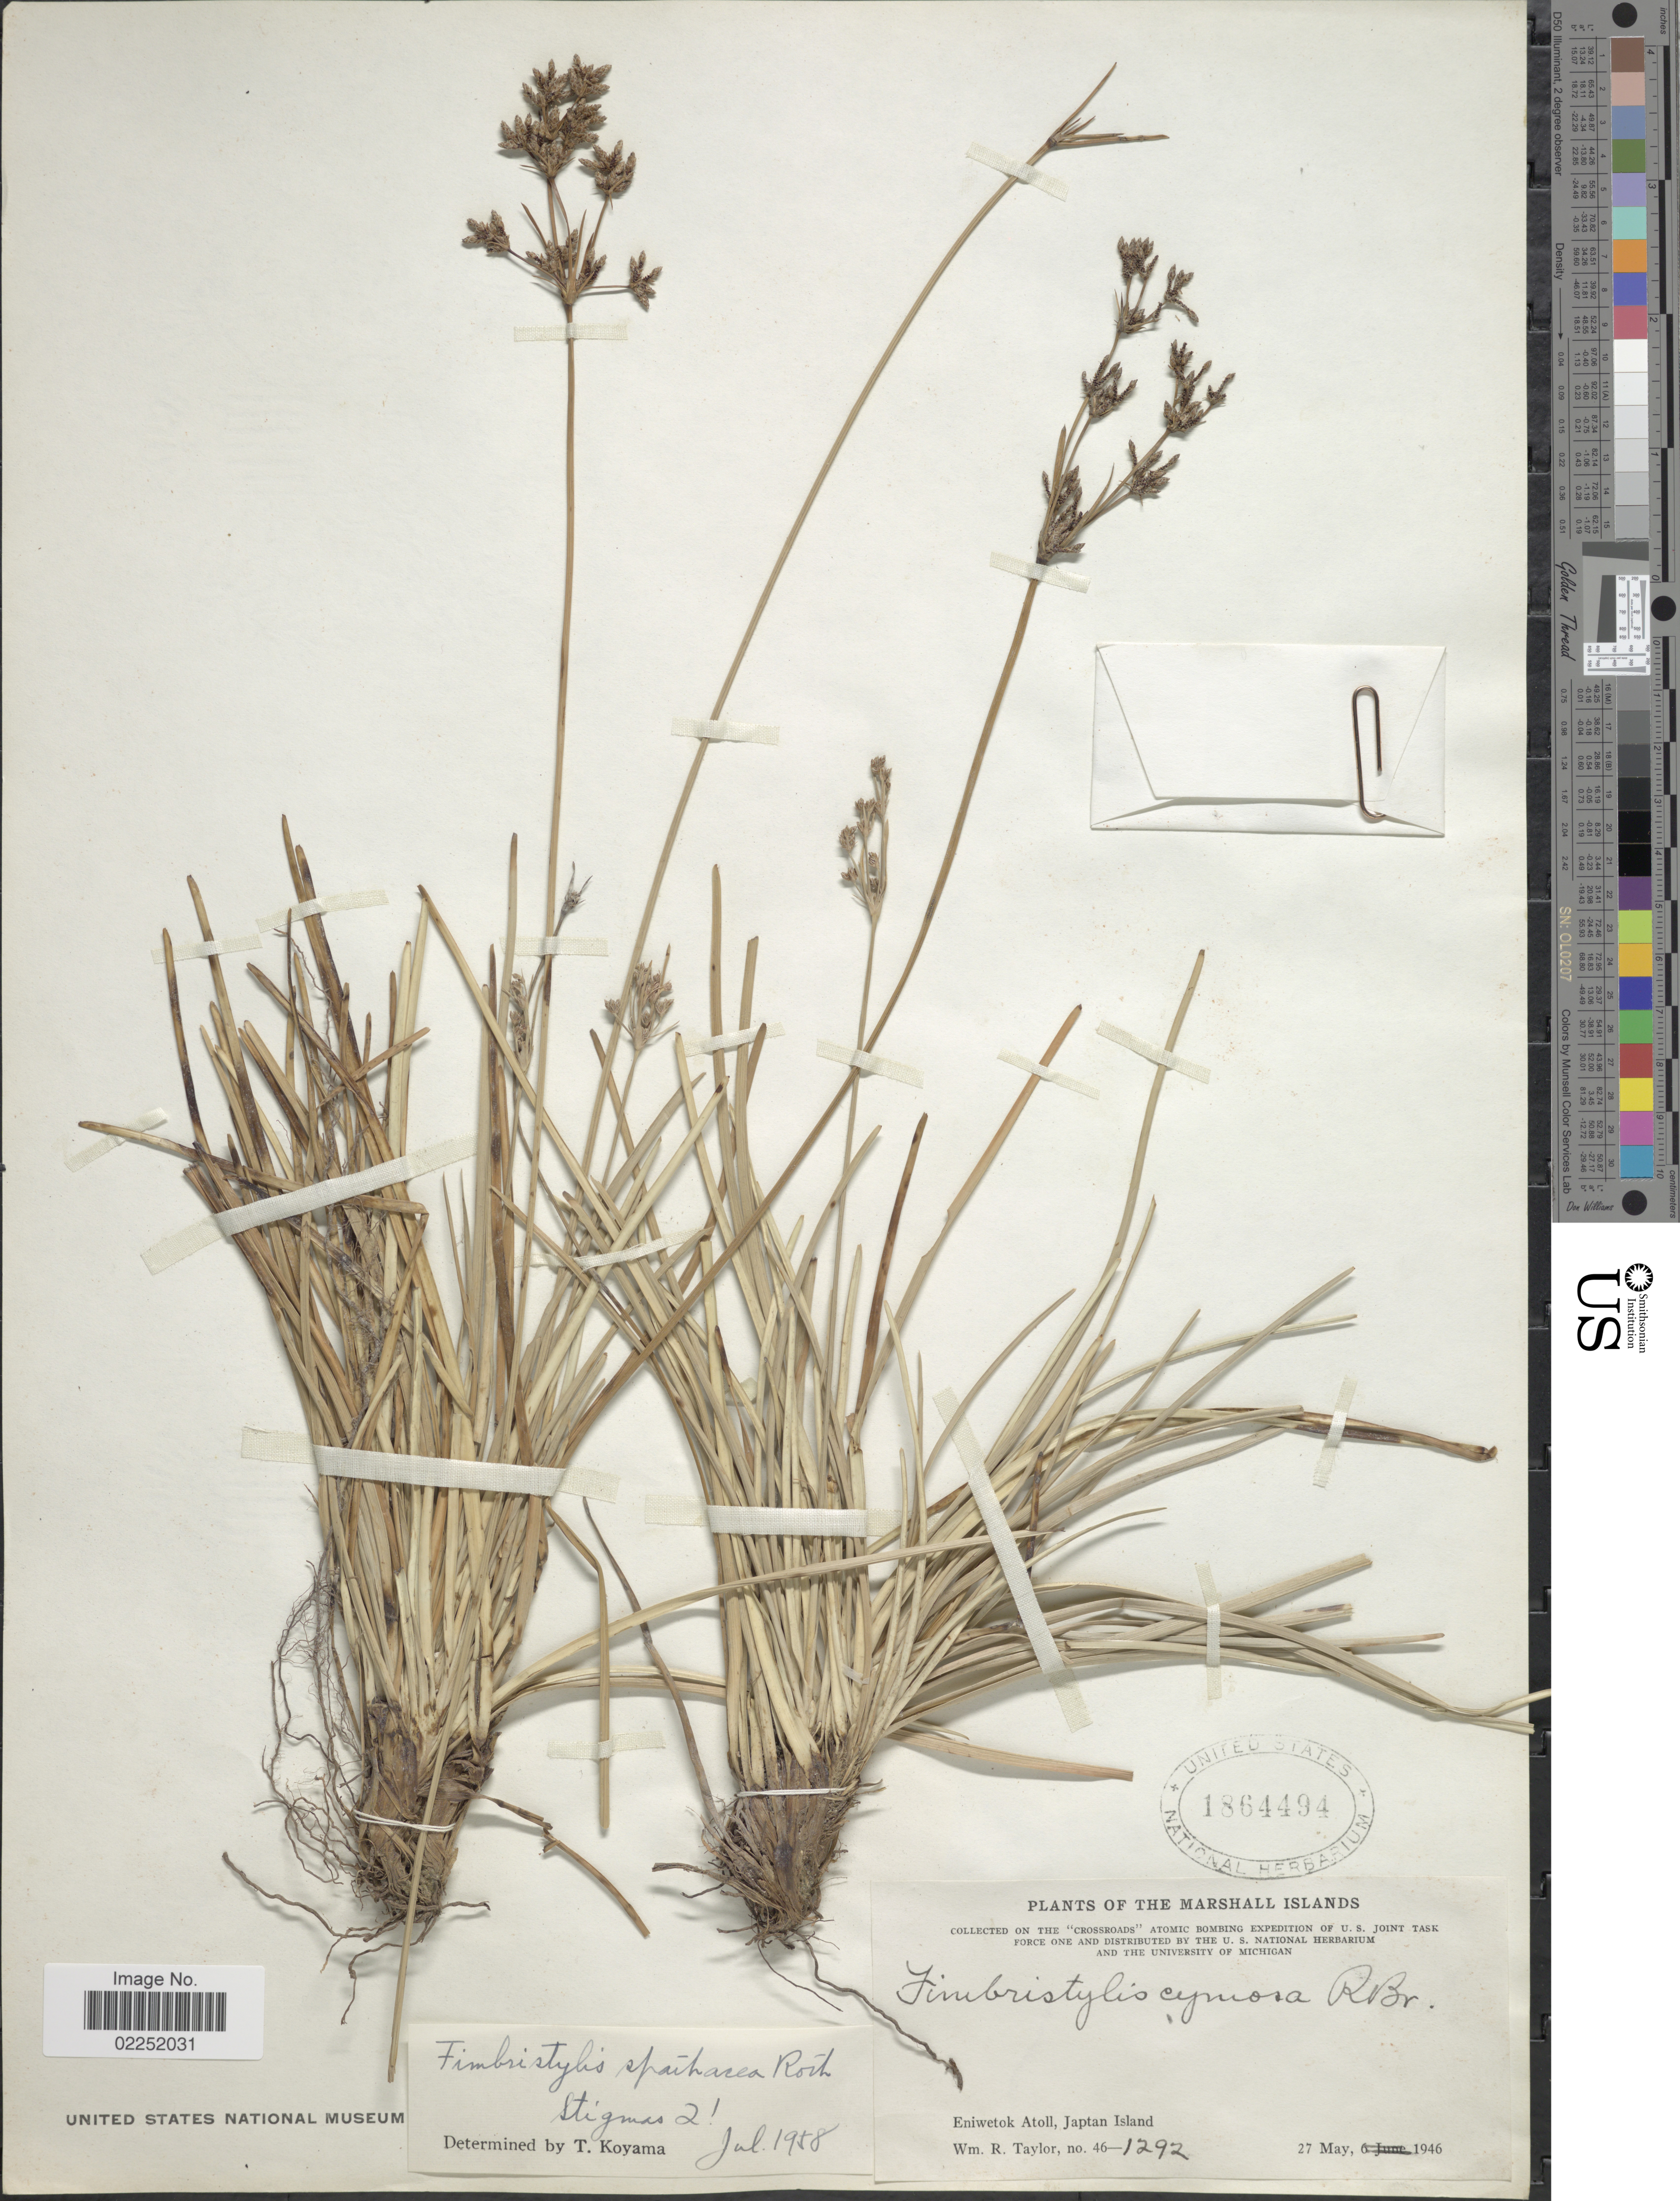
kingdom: Plantae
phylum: Tracheophyta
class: Liliopsida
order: Poales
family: Cyperaceae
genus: Fimbristylis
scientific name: Fimbristylis cymosa subsp. spathacea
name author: (Roth) T. Koyama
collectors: W. R. Taylor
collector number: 46-1292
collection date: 1946-05-27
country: Marshall Islands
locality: Eniwetok Atoll, Japtan Island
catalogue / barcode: US 1864494